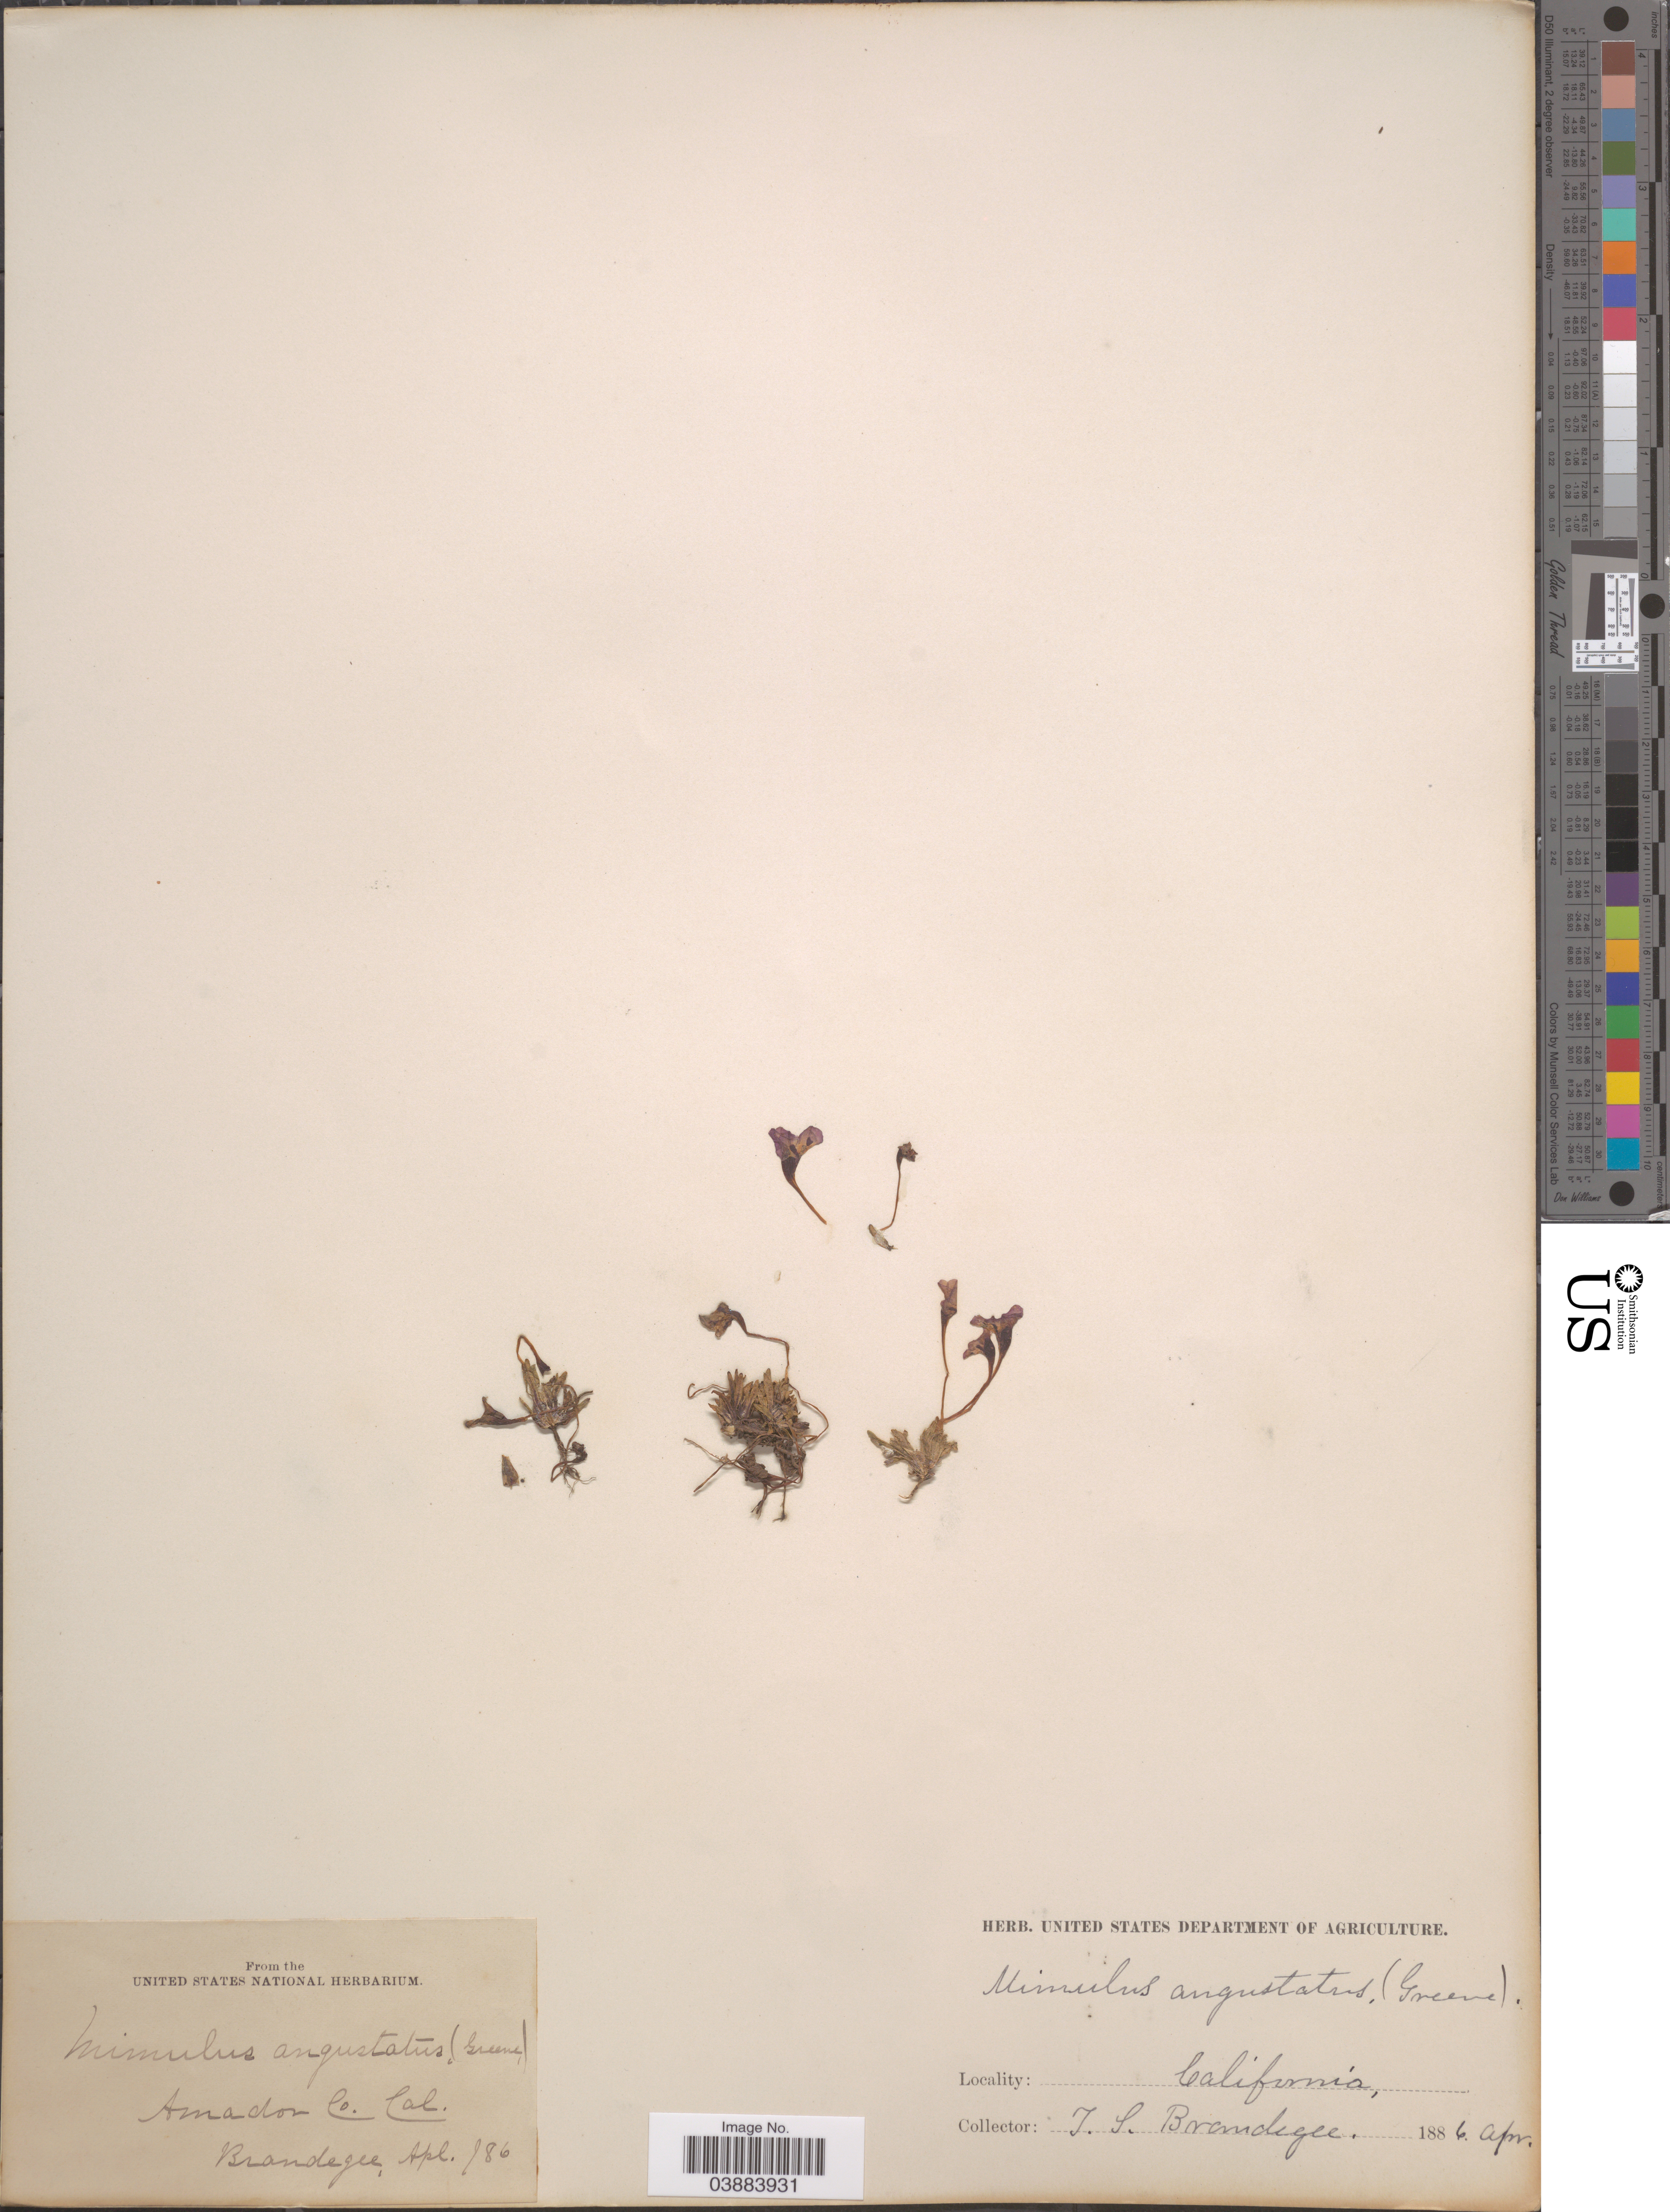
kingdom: Plantae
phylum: Tracheophyta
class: Magnoliopsida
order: Lamiales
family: Phrymaceae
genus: Eunanus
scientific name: Eunanus angustatus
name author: Greene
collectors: T. S. Brandegee (herbarium)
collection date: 1886-04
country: United States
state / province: California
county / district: Amador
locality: Amador Co.